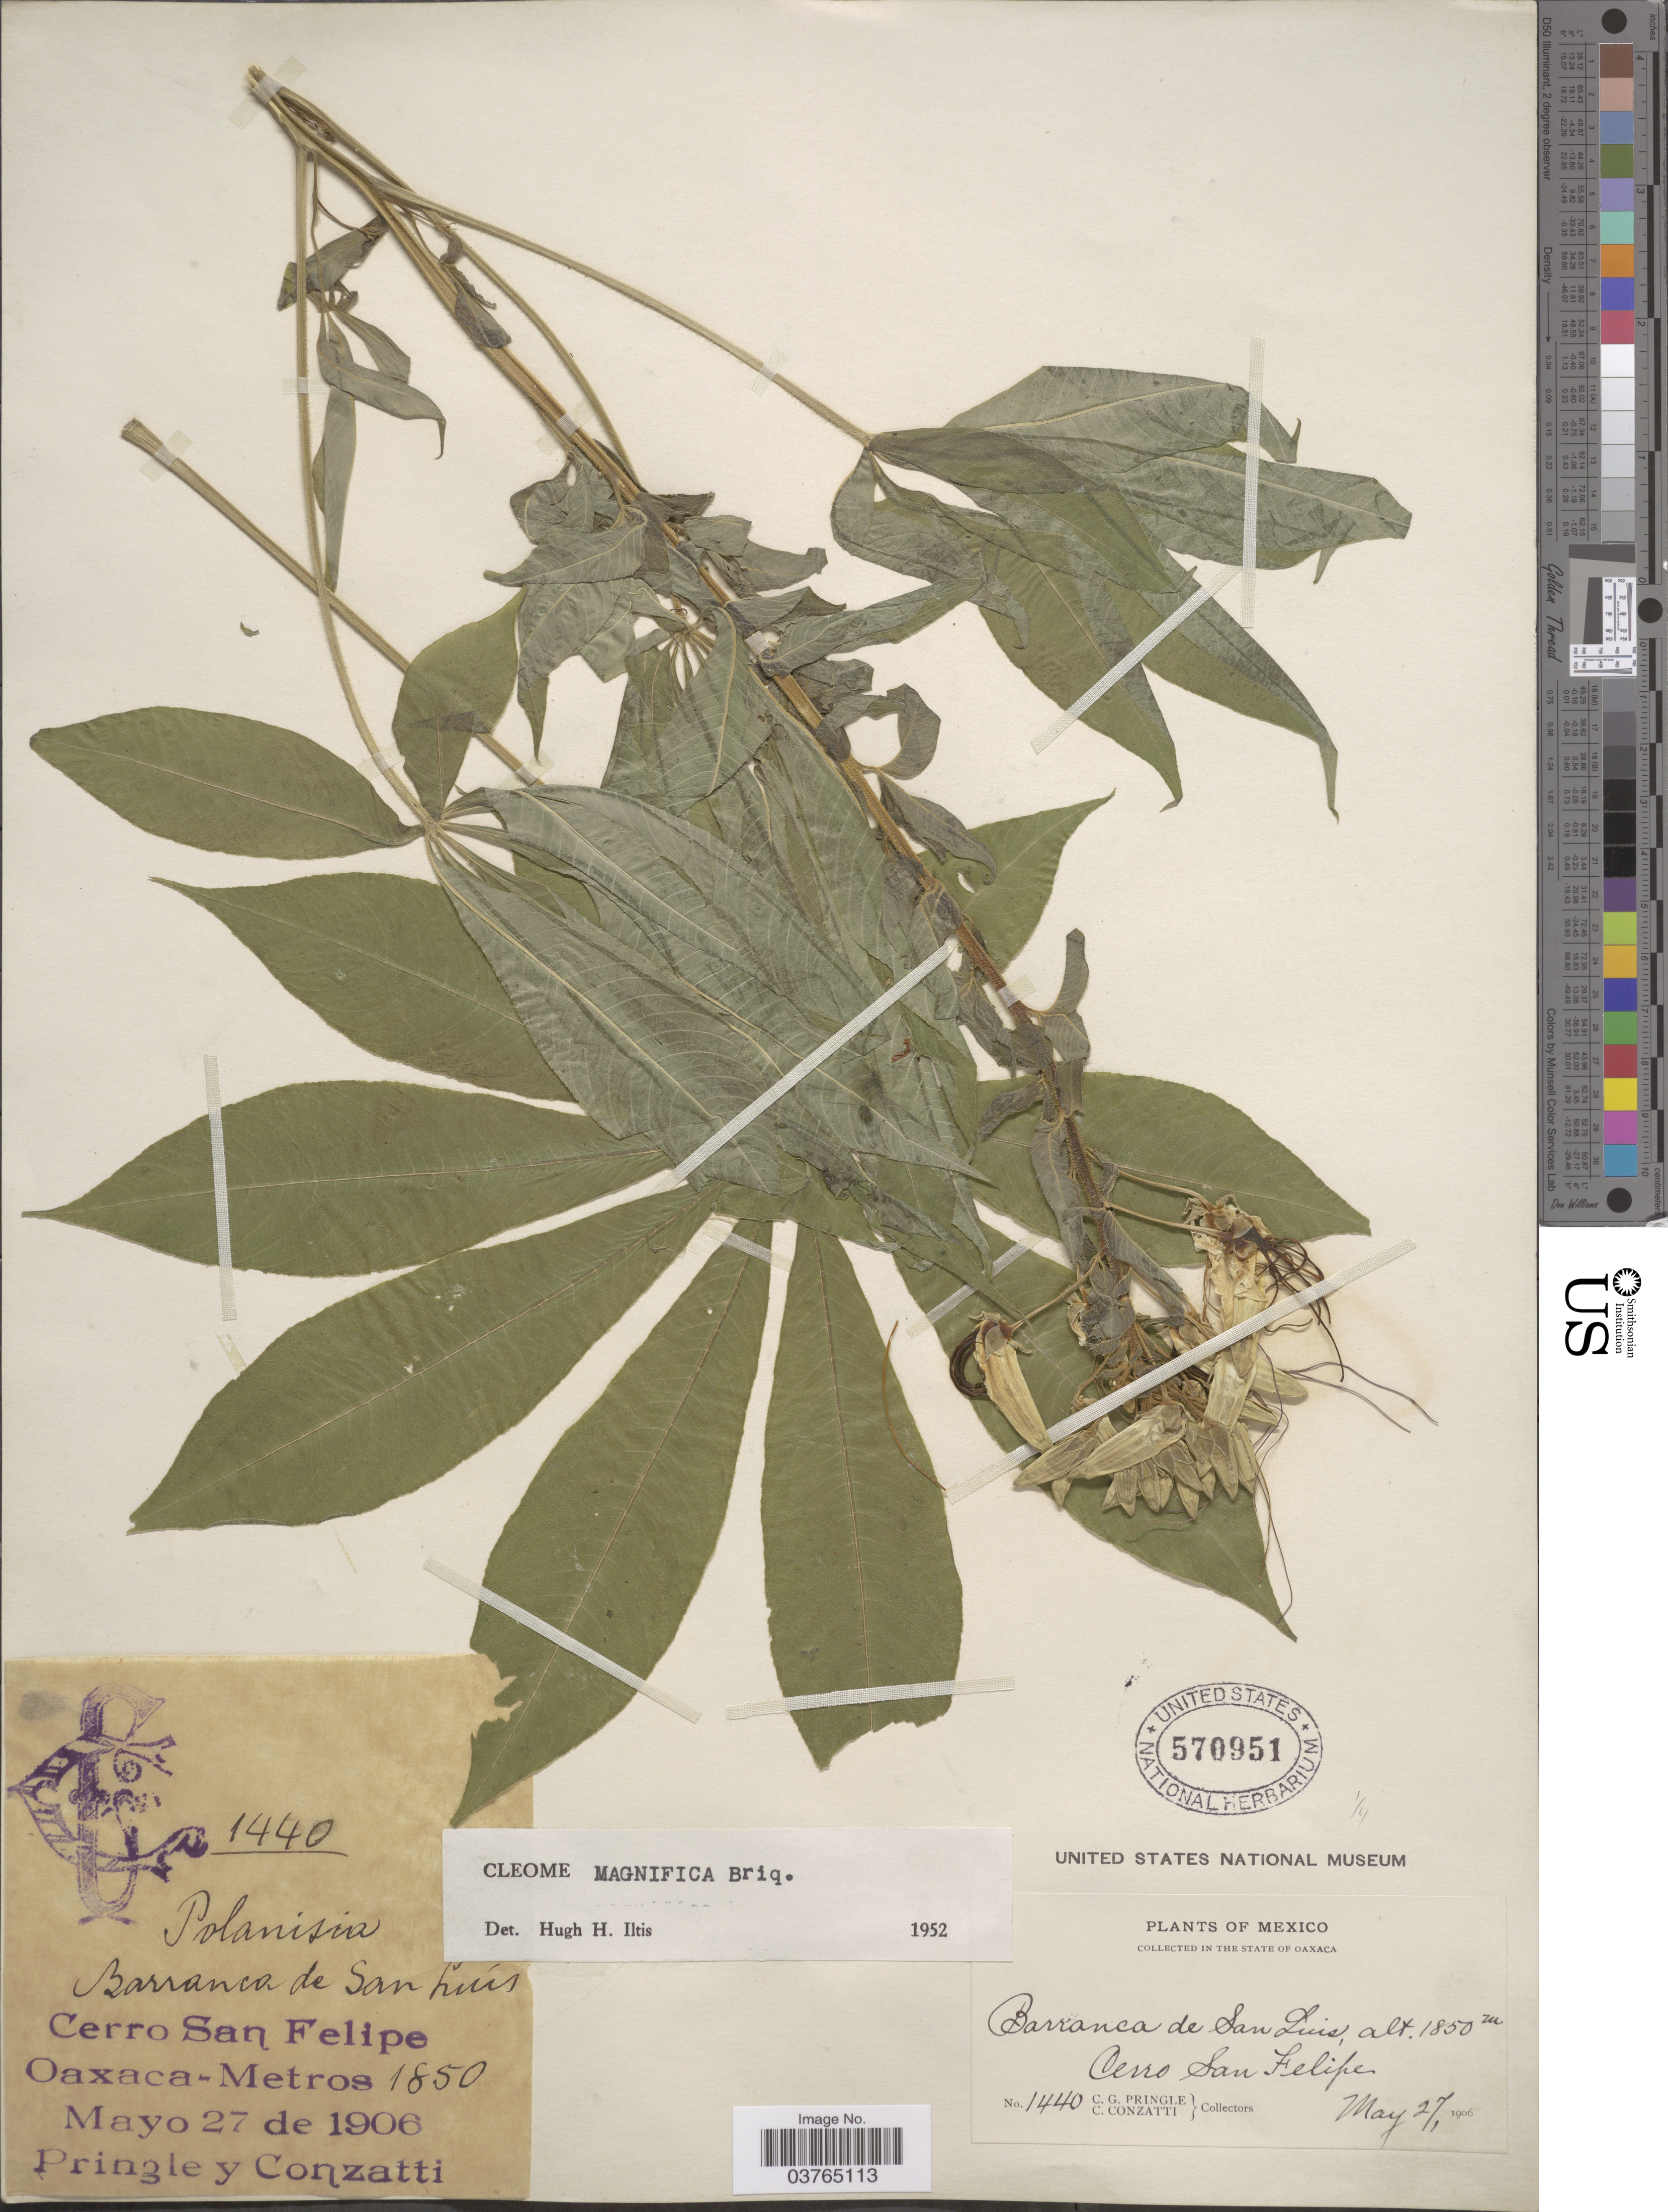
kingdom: Plantae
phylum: Tracheophyta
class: Magnoliopsida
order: Brassicales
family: Cleomaceae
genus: Andinocleome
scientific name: Andinocleome magnifica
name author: (Briq.) Iltis & Cochrane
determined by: Strong, M. T., (US), Smithsonian Institution - National Museum of Natural History (UNITED STATES)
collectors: C. G. Pringle & C. Conzatti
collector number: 1440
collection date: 1906-05-27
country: Mexico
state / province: Oaxaca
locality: Barranca de San Luis. Cerro San Felipe.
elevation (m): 1850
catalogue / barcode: US 570951